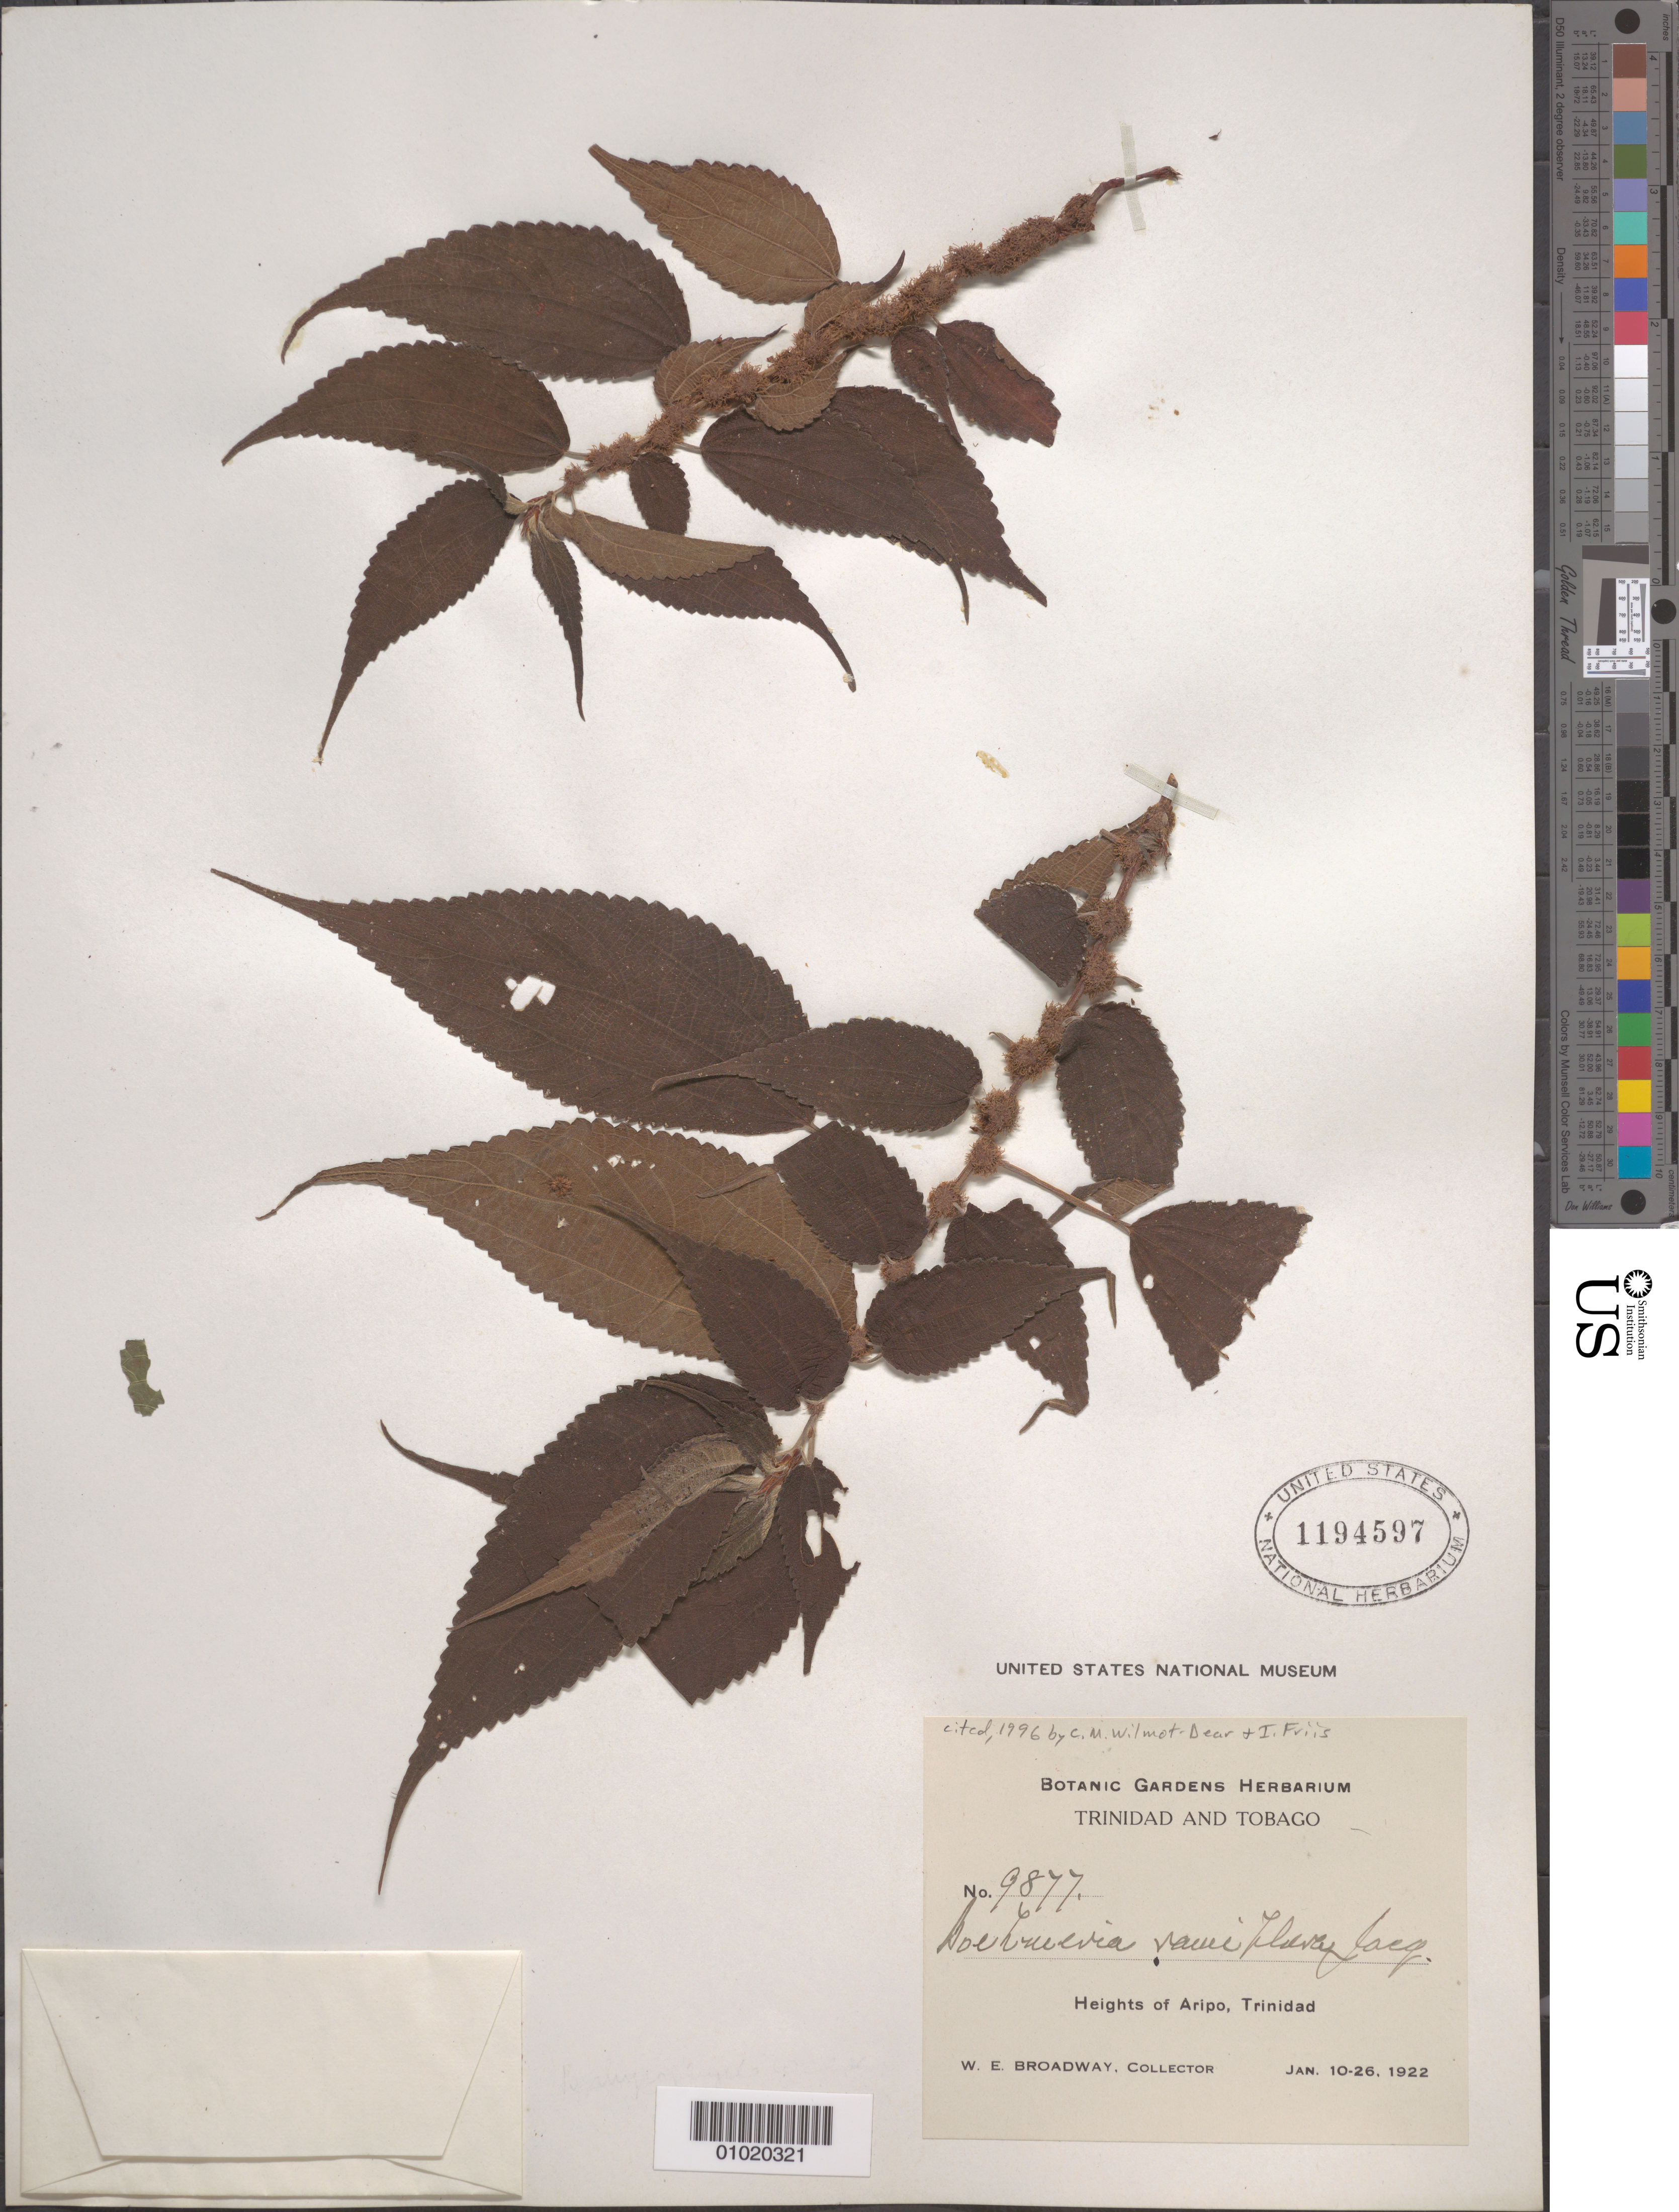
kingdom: Plantae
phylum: Tracheophyta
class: Magnoliopsida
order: Rosales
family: Urticaceae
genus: Boehmeria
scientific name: Boehmeria ramiflora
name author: Jacq.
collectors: W. E. Broadway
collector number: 9877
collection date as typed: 10 Jan 1922 to 26 Jan 1922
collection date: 1922-01-10/1922-01-26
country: Trinidad and Tobago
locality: Heights of Aripo, Trinidad.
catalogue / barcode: US 1194597